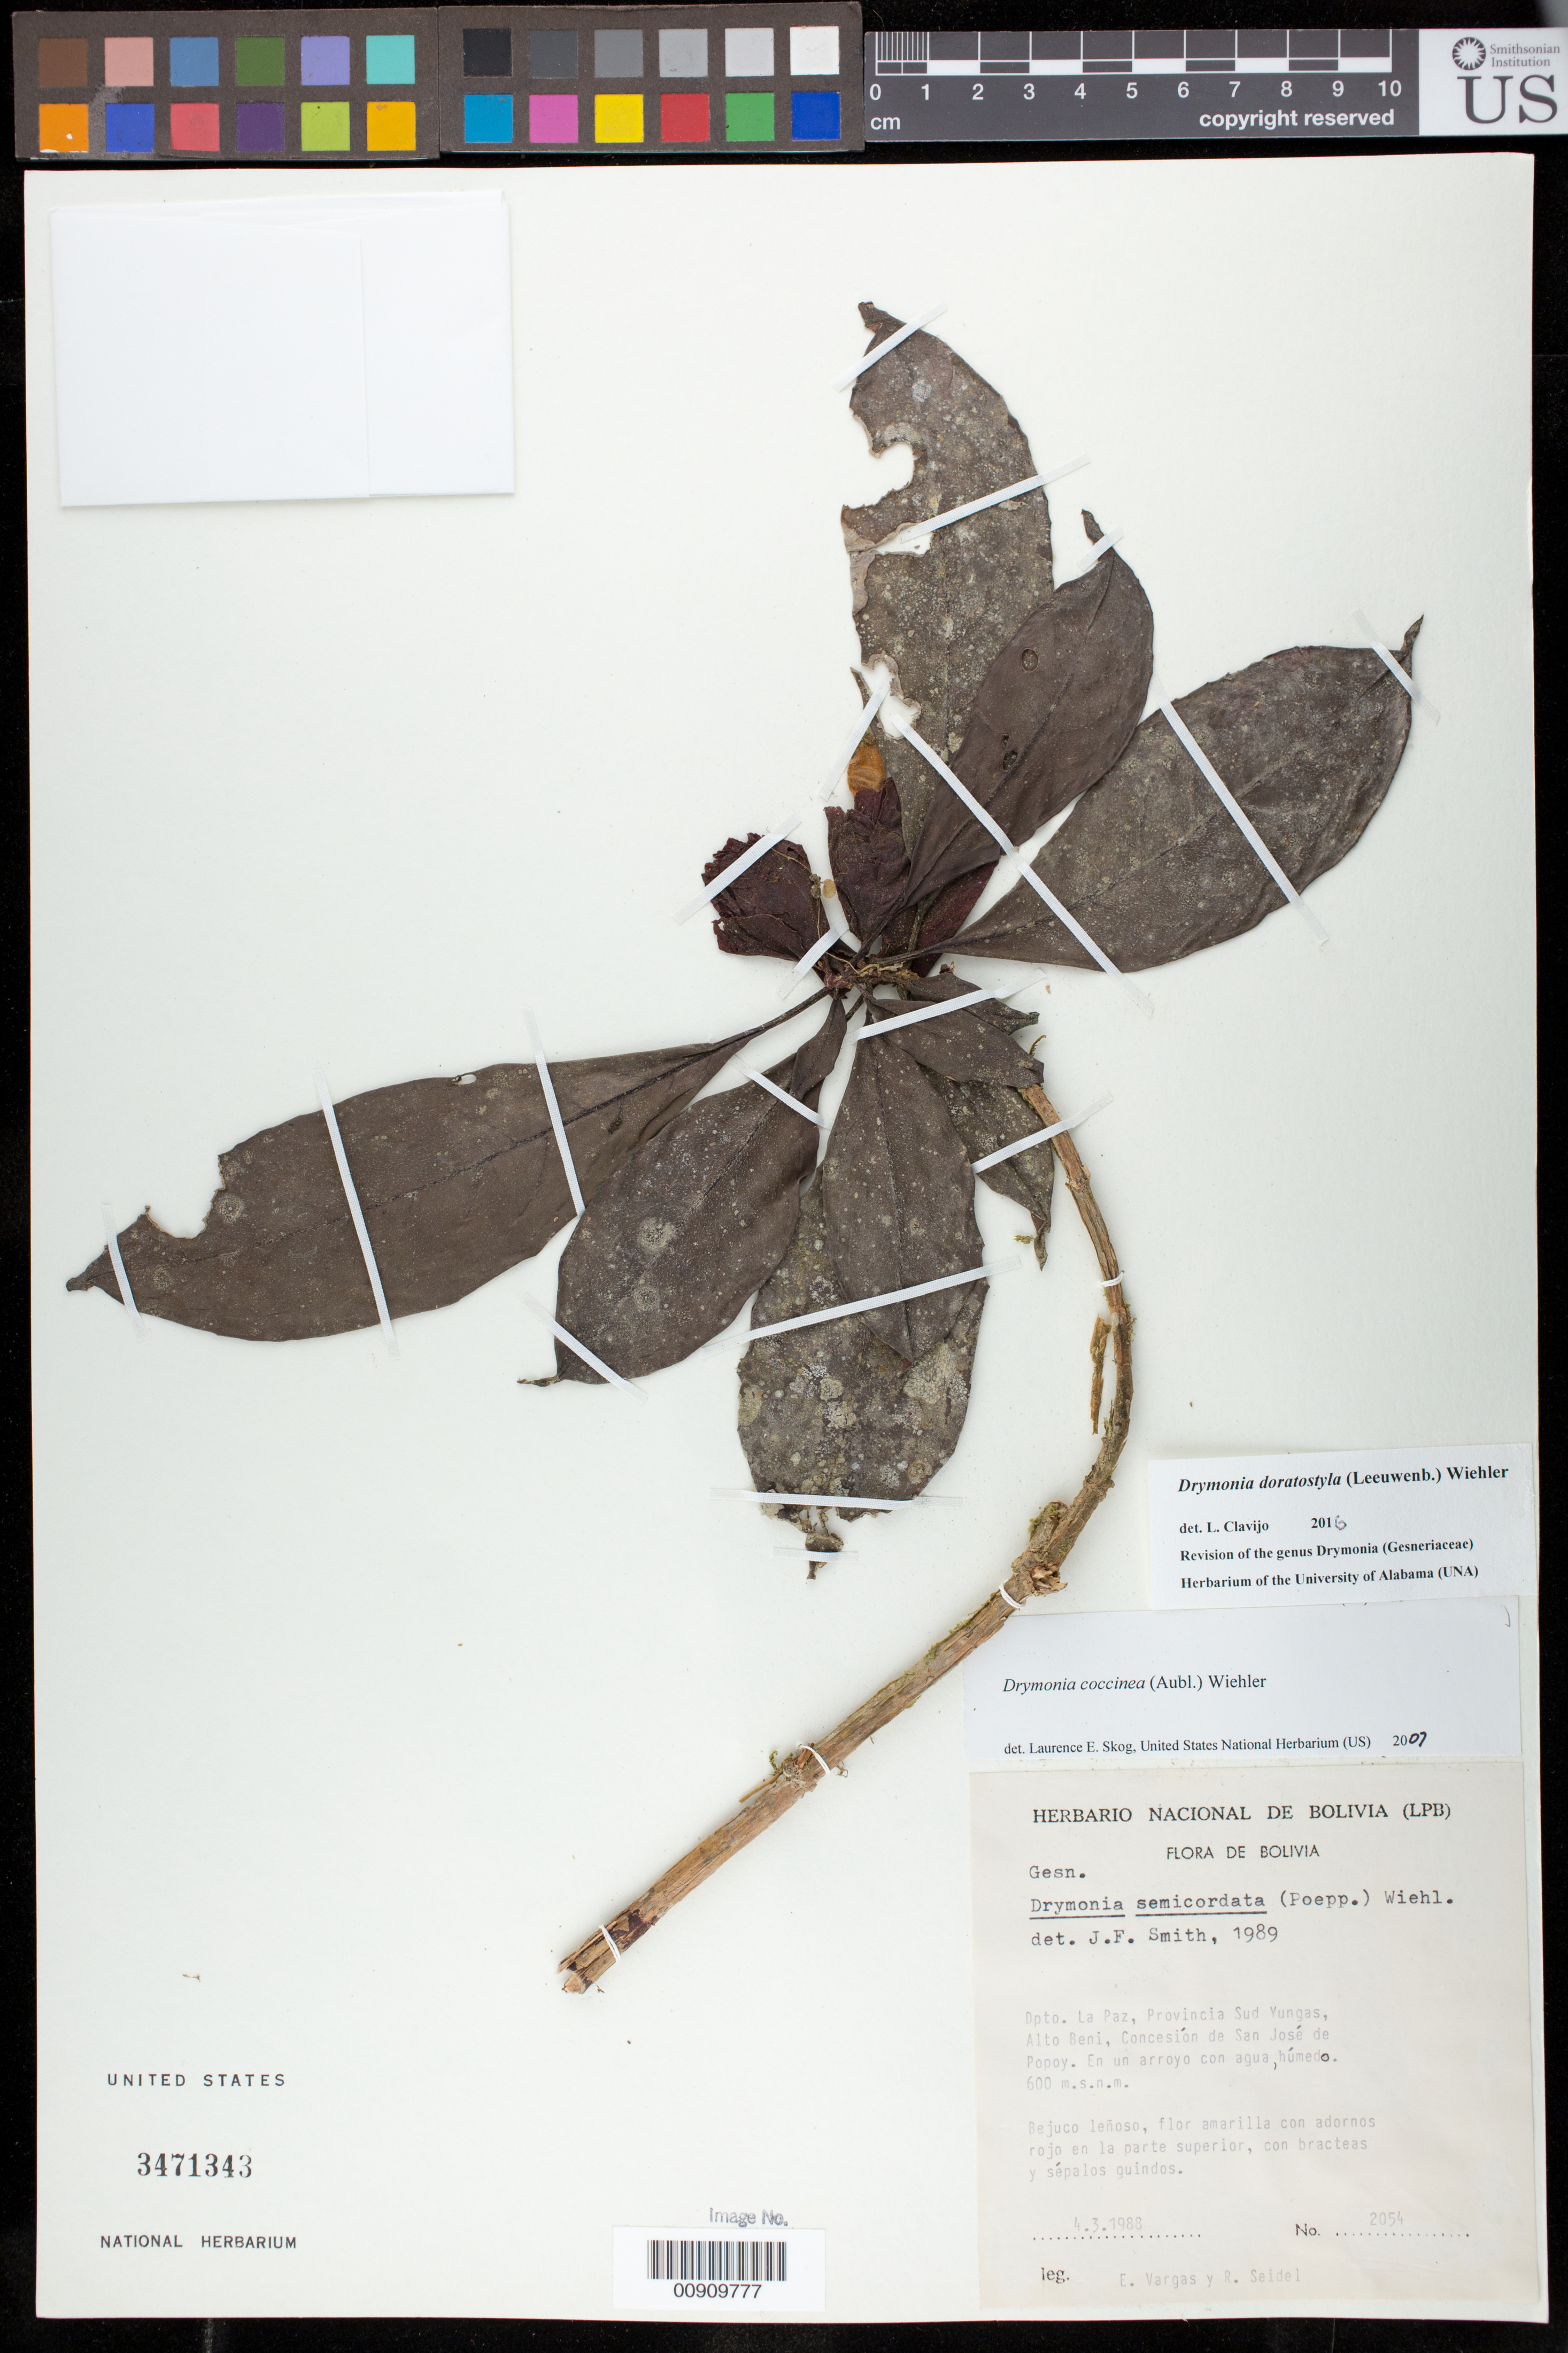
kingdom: Plantae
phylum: Tracheophyta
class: Magnoliopsida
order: Lamiales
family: Gesneriaceae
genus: Drymonia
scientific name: Drymonia doratostyla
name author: (Leeuwenb.) Wiehler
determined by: Clavijo, L.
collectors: E. Vargas & R. Seidel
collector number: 2054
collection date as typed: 04 Mar 1988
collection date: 1988-03-04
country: Bolivia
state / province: La Paz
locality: Dpto. La Paz, Provincia Sud Yungas, Alto Beni, Concesión de San José de Popoy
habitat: En un arroyo con agua, húmedo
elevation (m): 600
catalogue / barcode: US 3471343